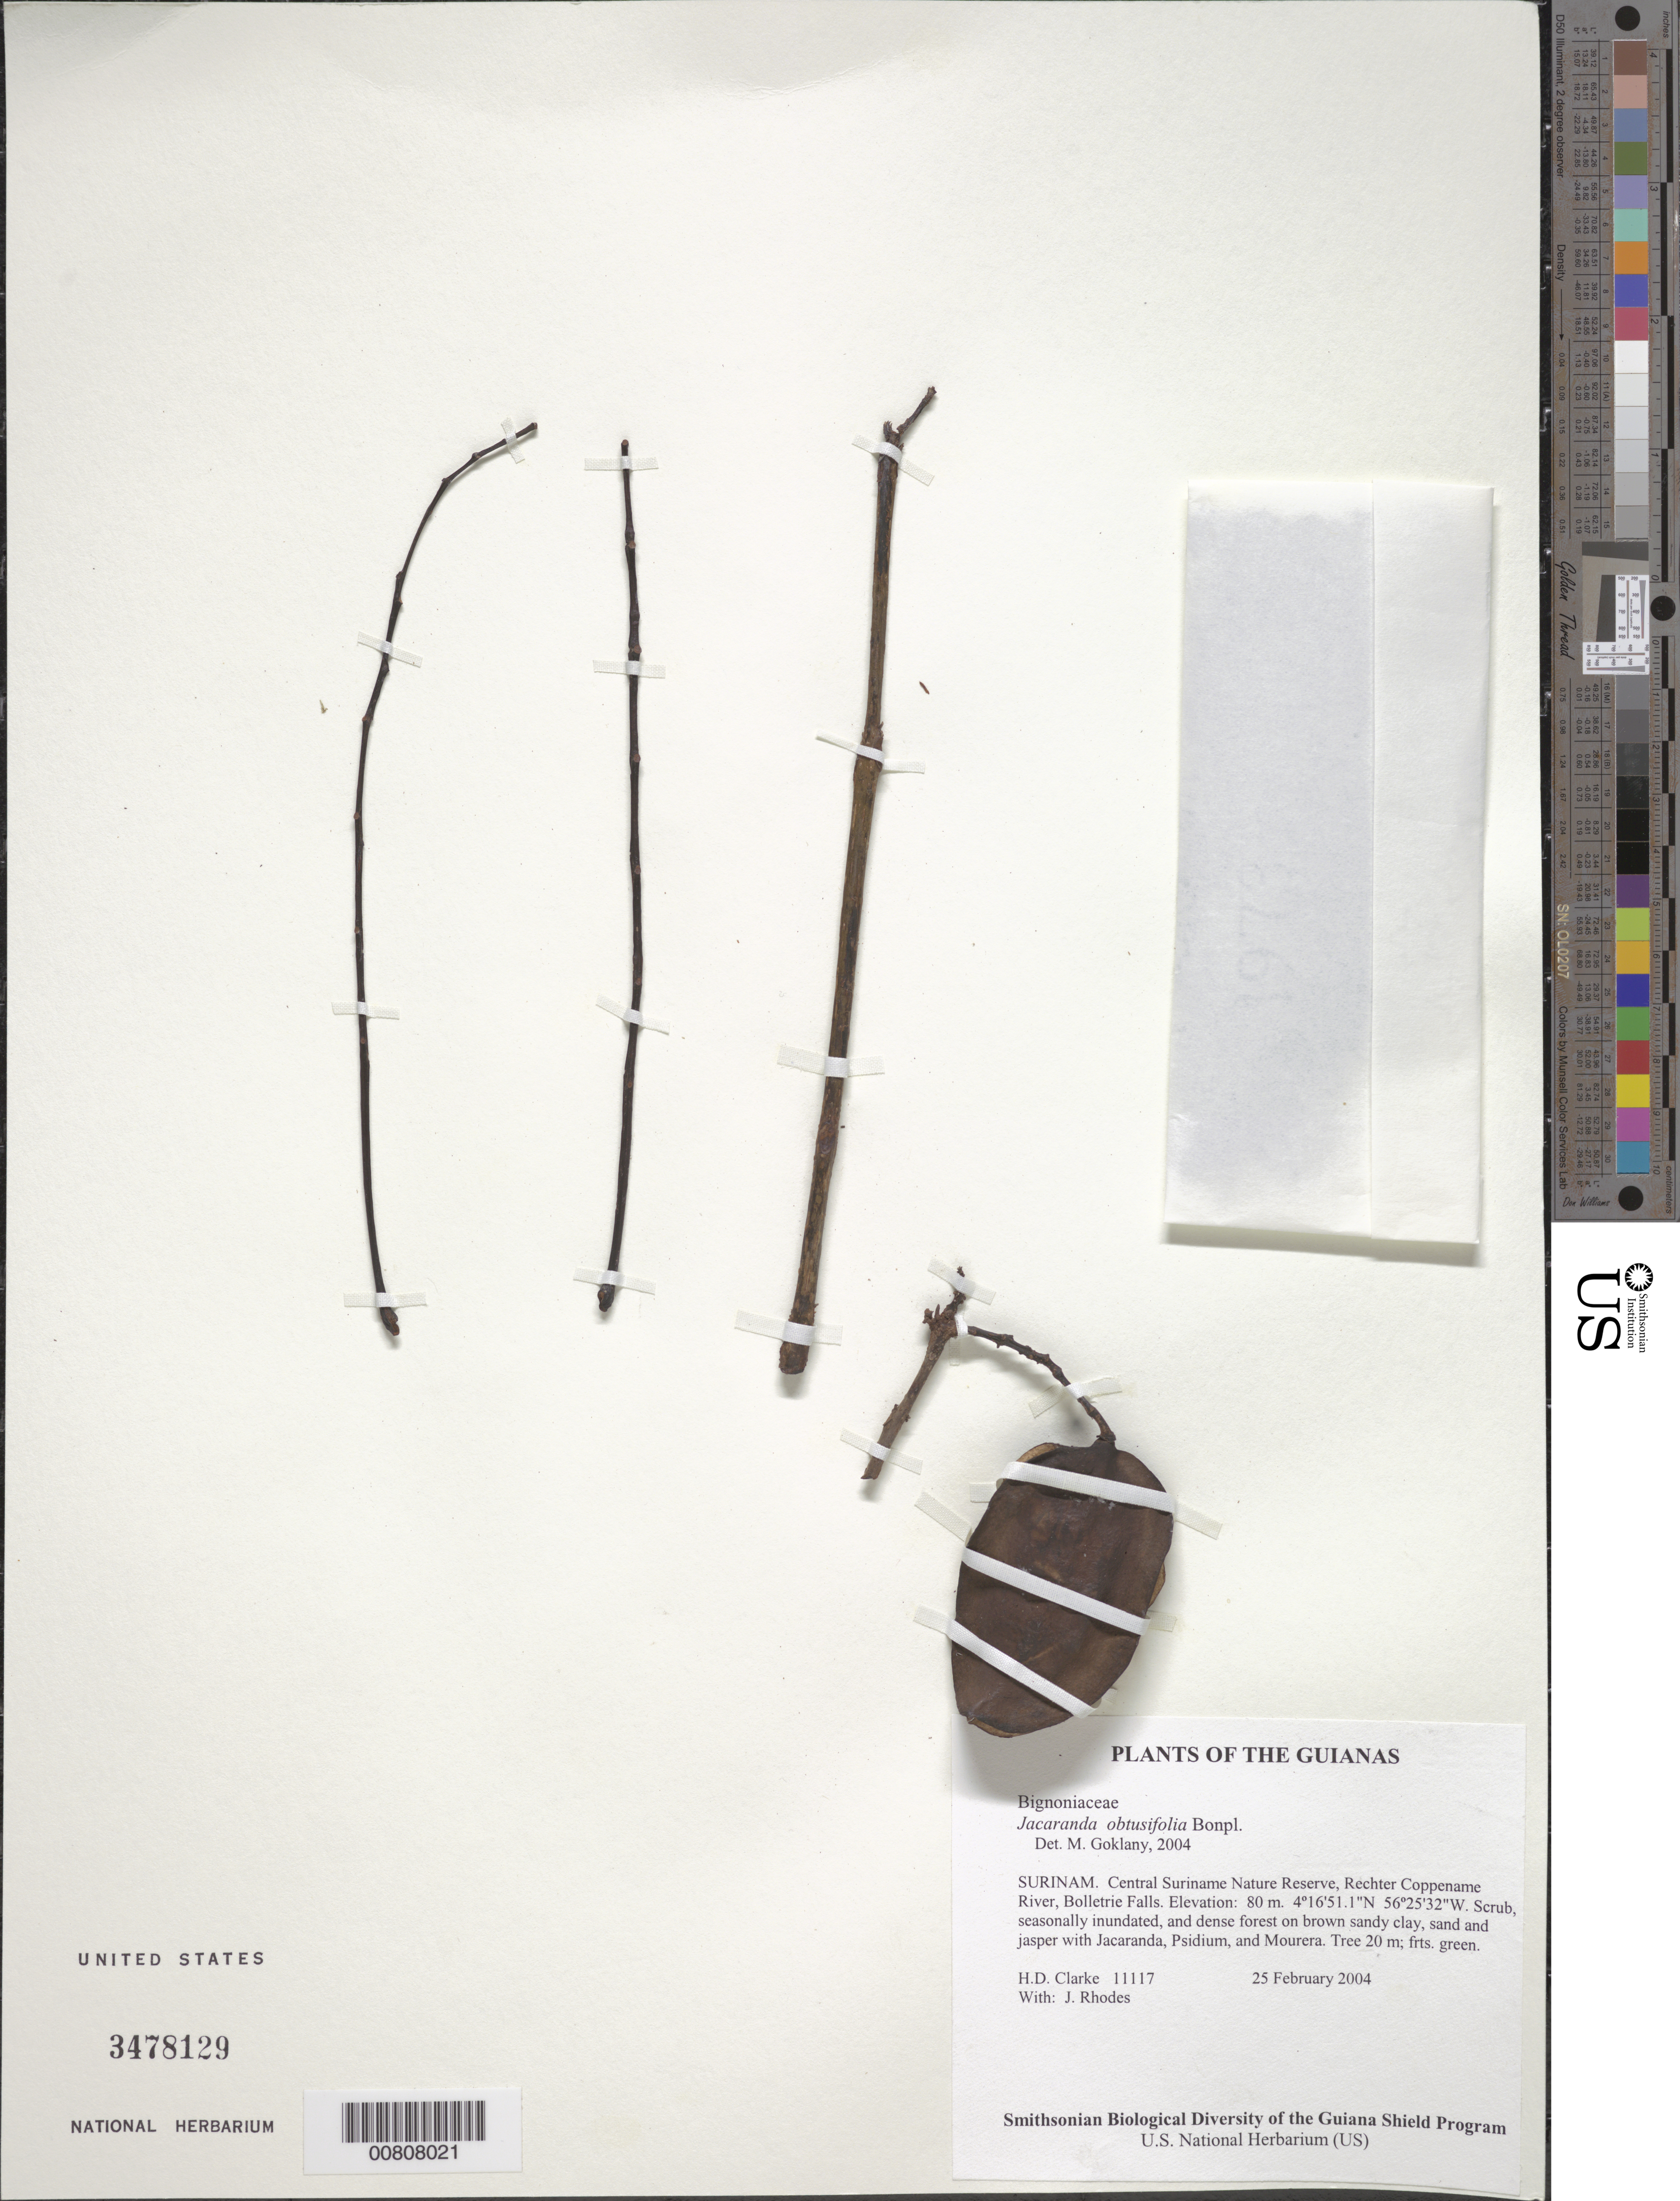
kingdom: Plantae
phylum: Tracheophyta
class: Magnoliopsida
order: Lamiales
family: Bignoniaceae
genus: Jacaranda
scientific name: Jacaranda obtusifolia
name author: Bonpl.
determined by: Goklany, M.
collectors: H. D. Clarke & J. Rhodes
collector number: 11117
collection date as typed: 25 February 2004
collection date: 2004-02-25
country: Suriname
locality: Central Suriname Nature Reserve, Rechter Coppename River, Bolletrie Falls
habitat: Scrub, seasonally inundated, and dense forest on brown sandy clay, sand and jasper with Jacaranda, Psidium, and Mourera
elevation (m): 80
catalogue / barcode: US 3478129